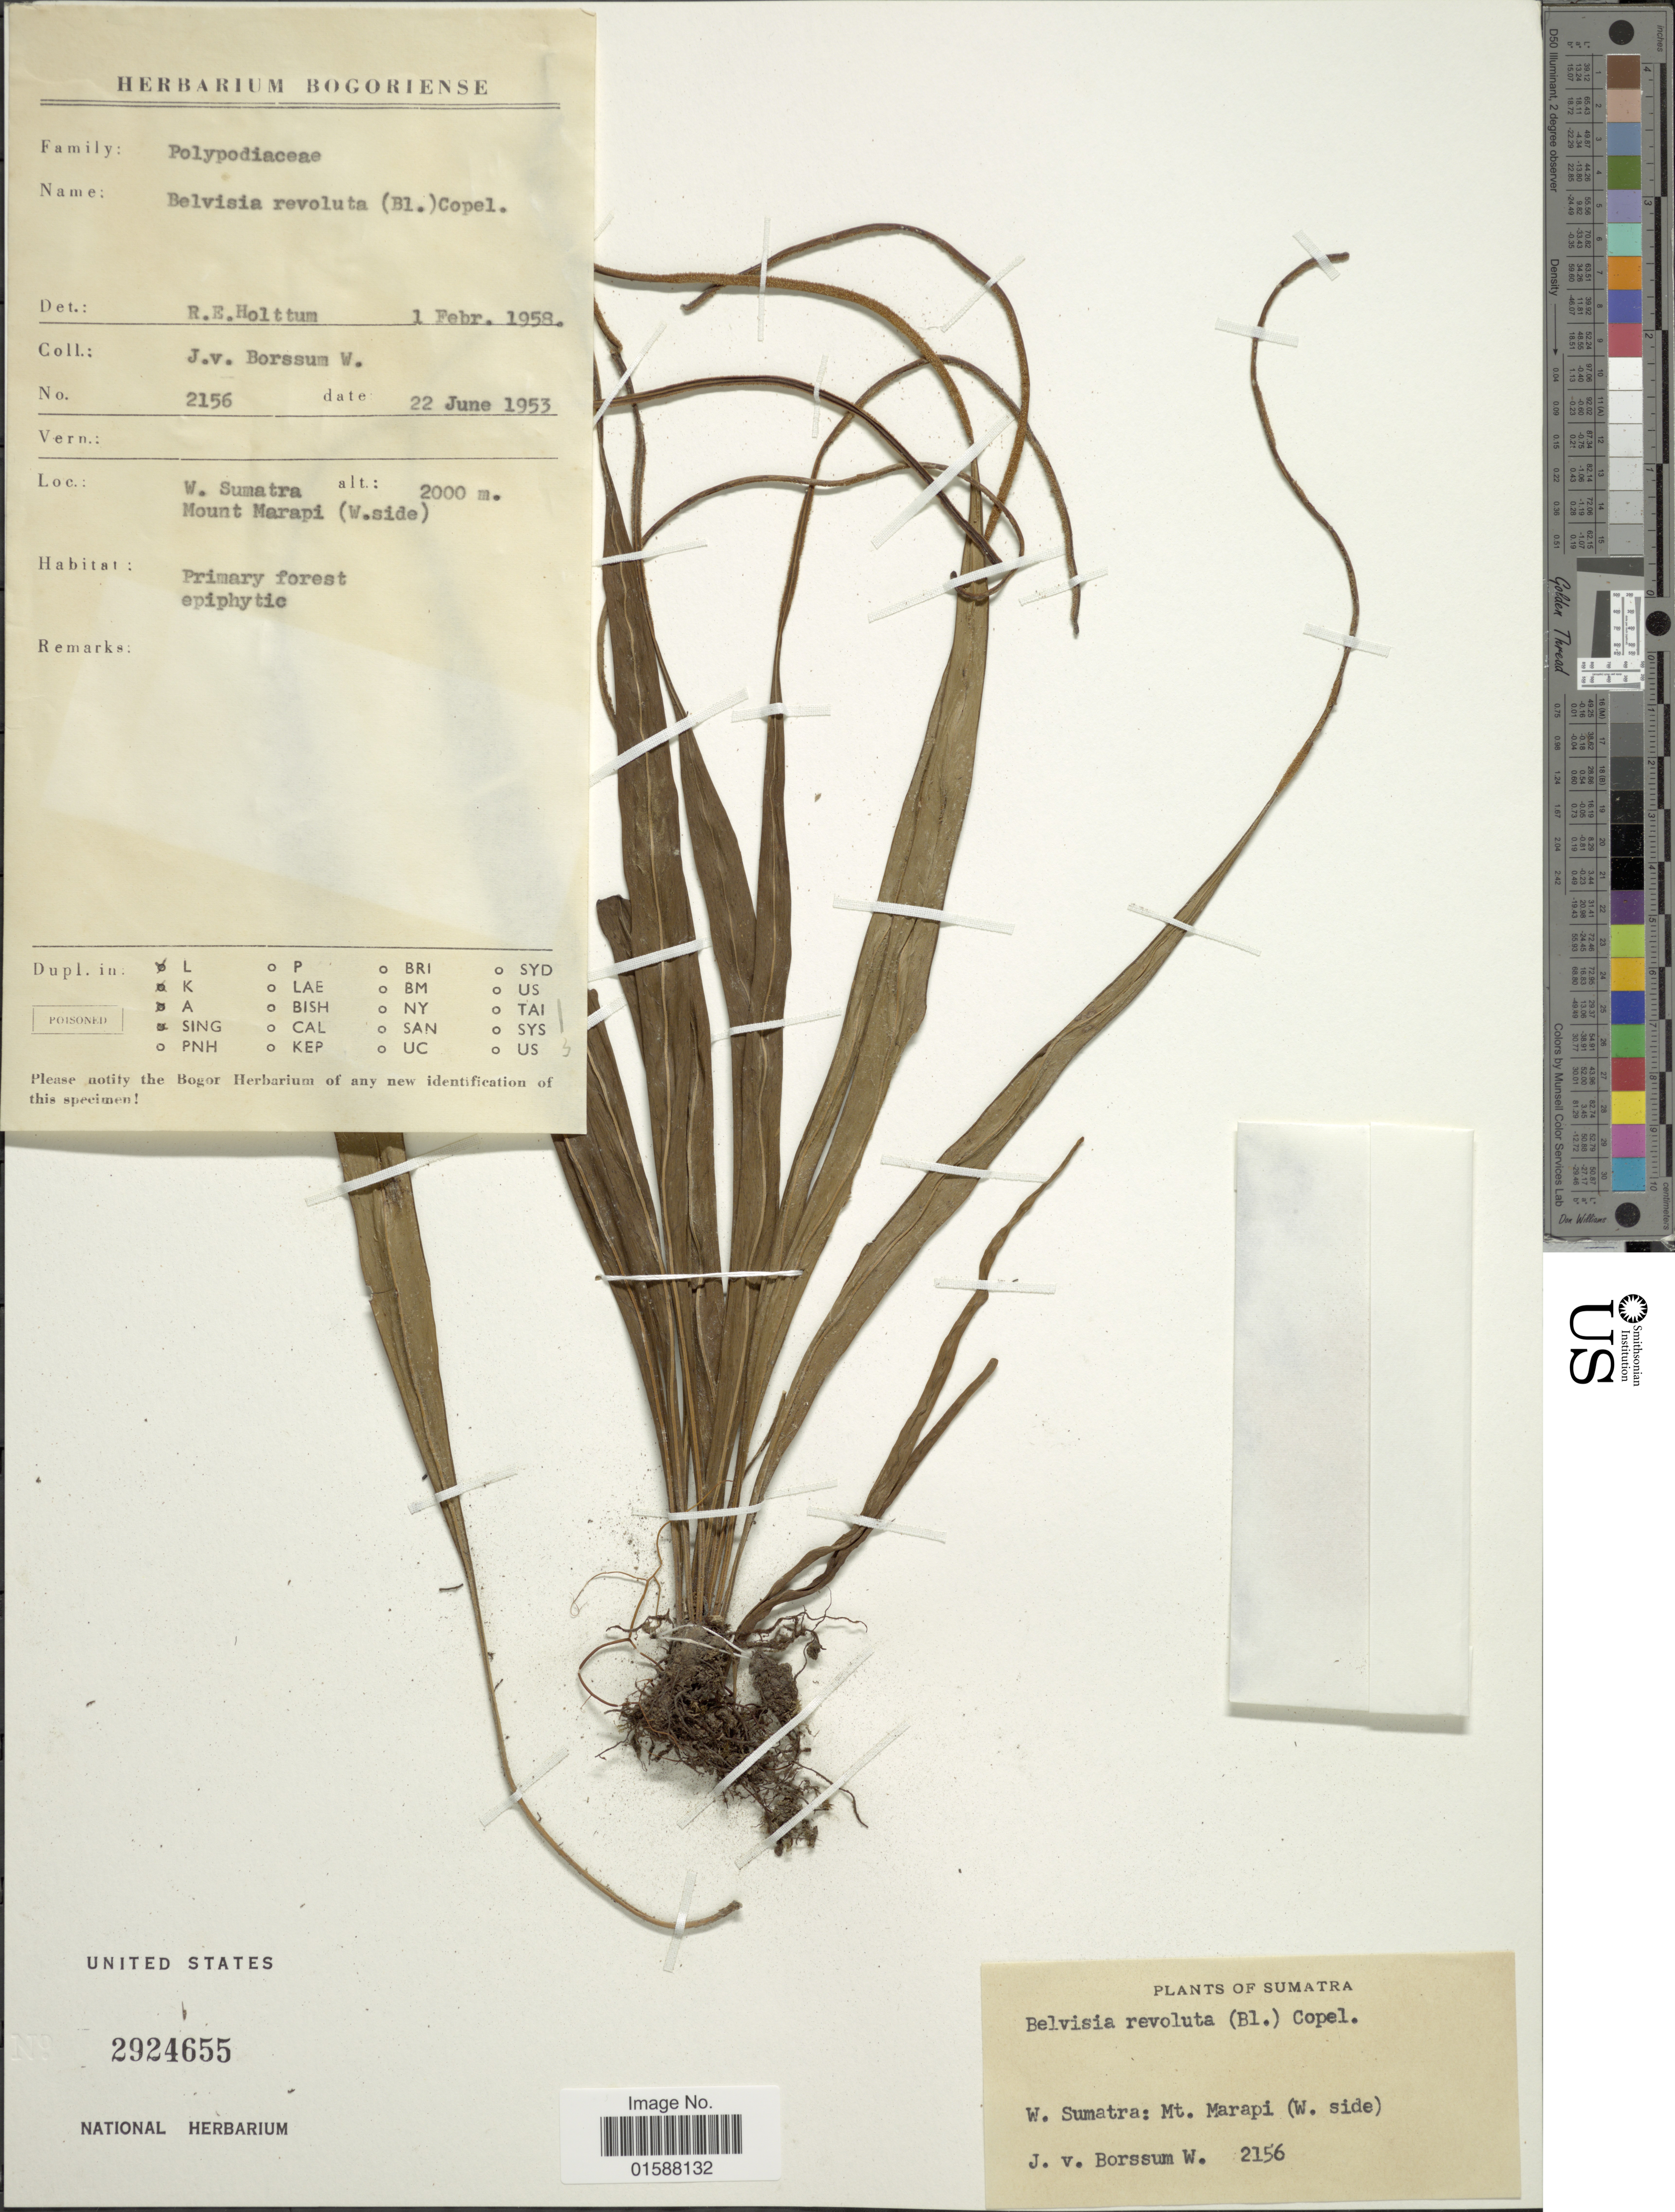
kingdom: Plantae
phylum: Tracheophyta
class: Polypodiopsida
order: Polypodiales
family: Polypodiaceae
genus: Lepisorus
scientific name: Lepisorus longifolius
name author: (Blume) Holttum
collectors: J. Borssum Waalkes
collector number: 2156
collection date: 1953-06-22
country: Indonesia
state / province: Sumatra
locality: W. Sumatra Mount Marapi (W. side)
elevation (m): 2000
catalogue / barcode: US 2924655